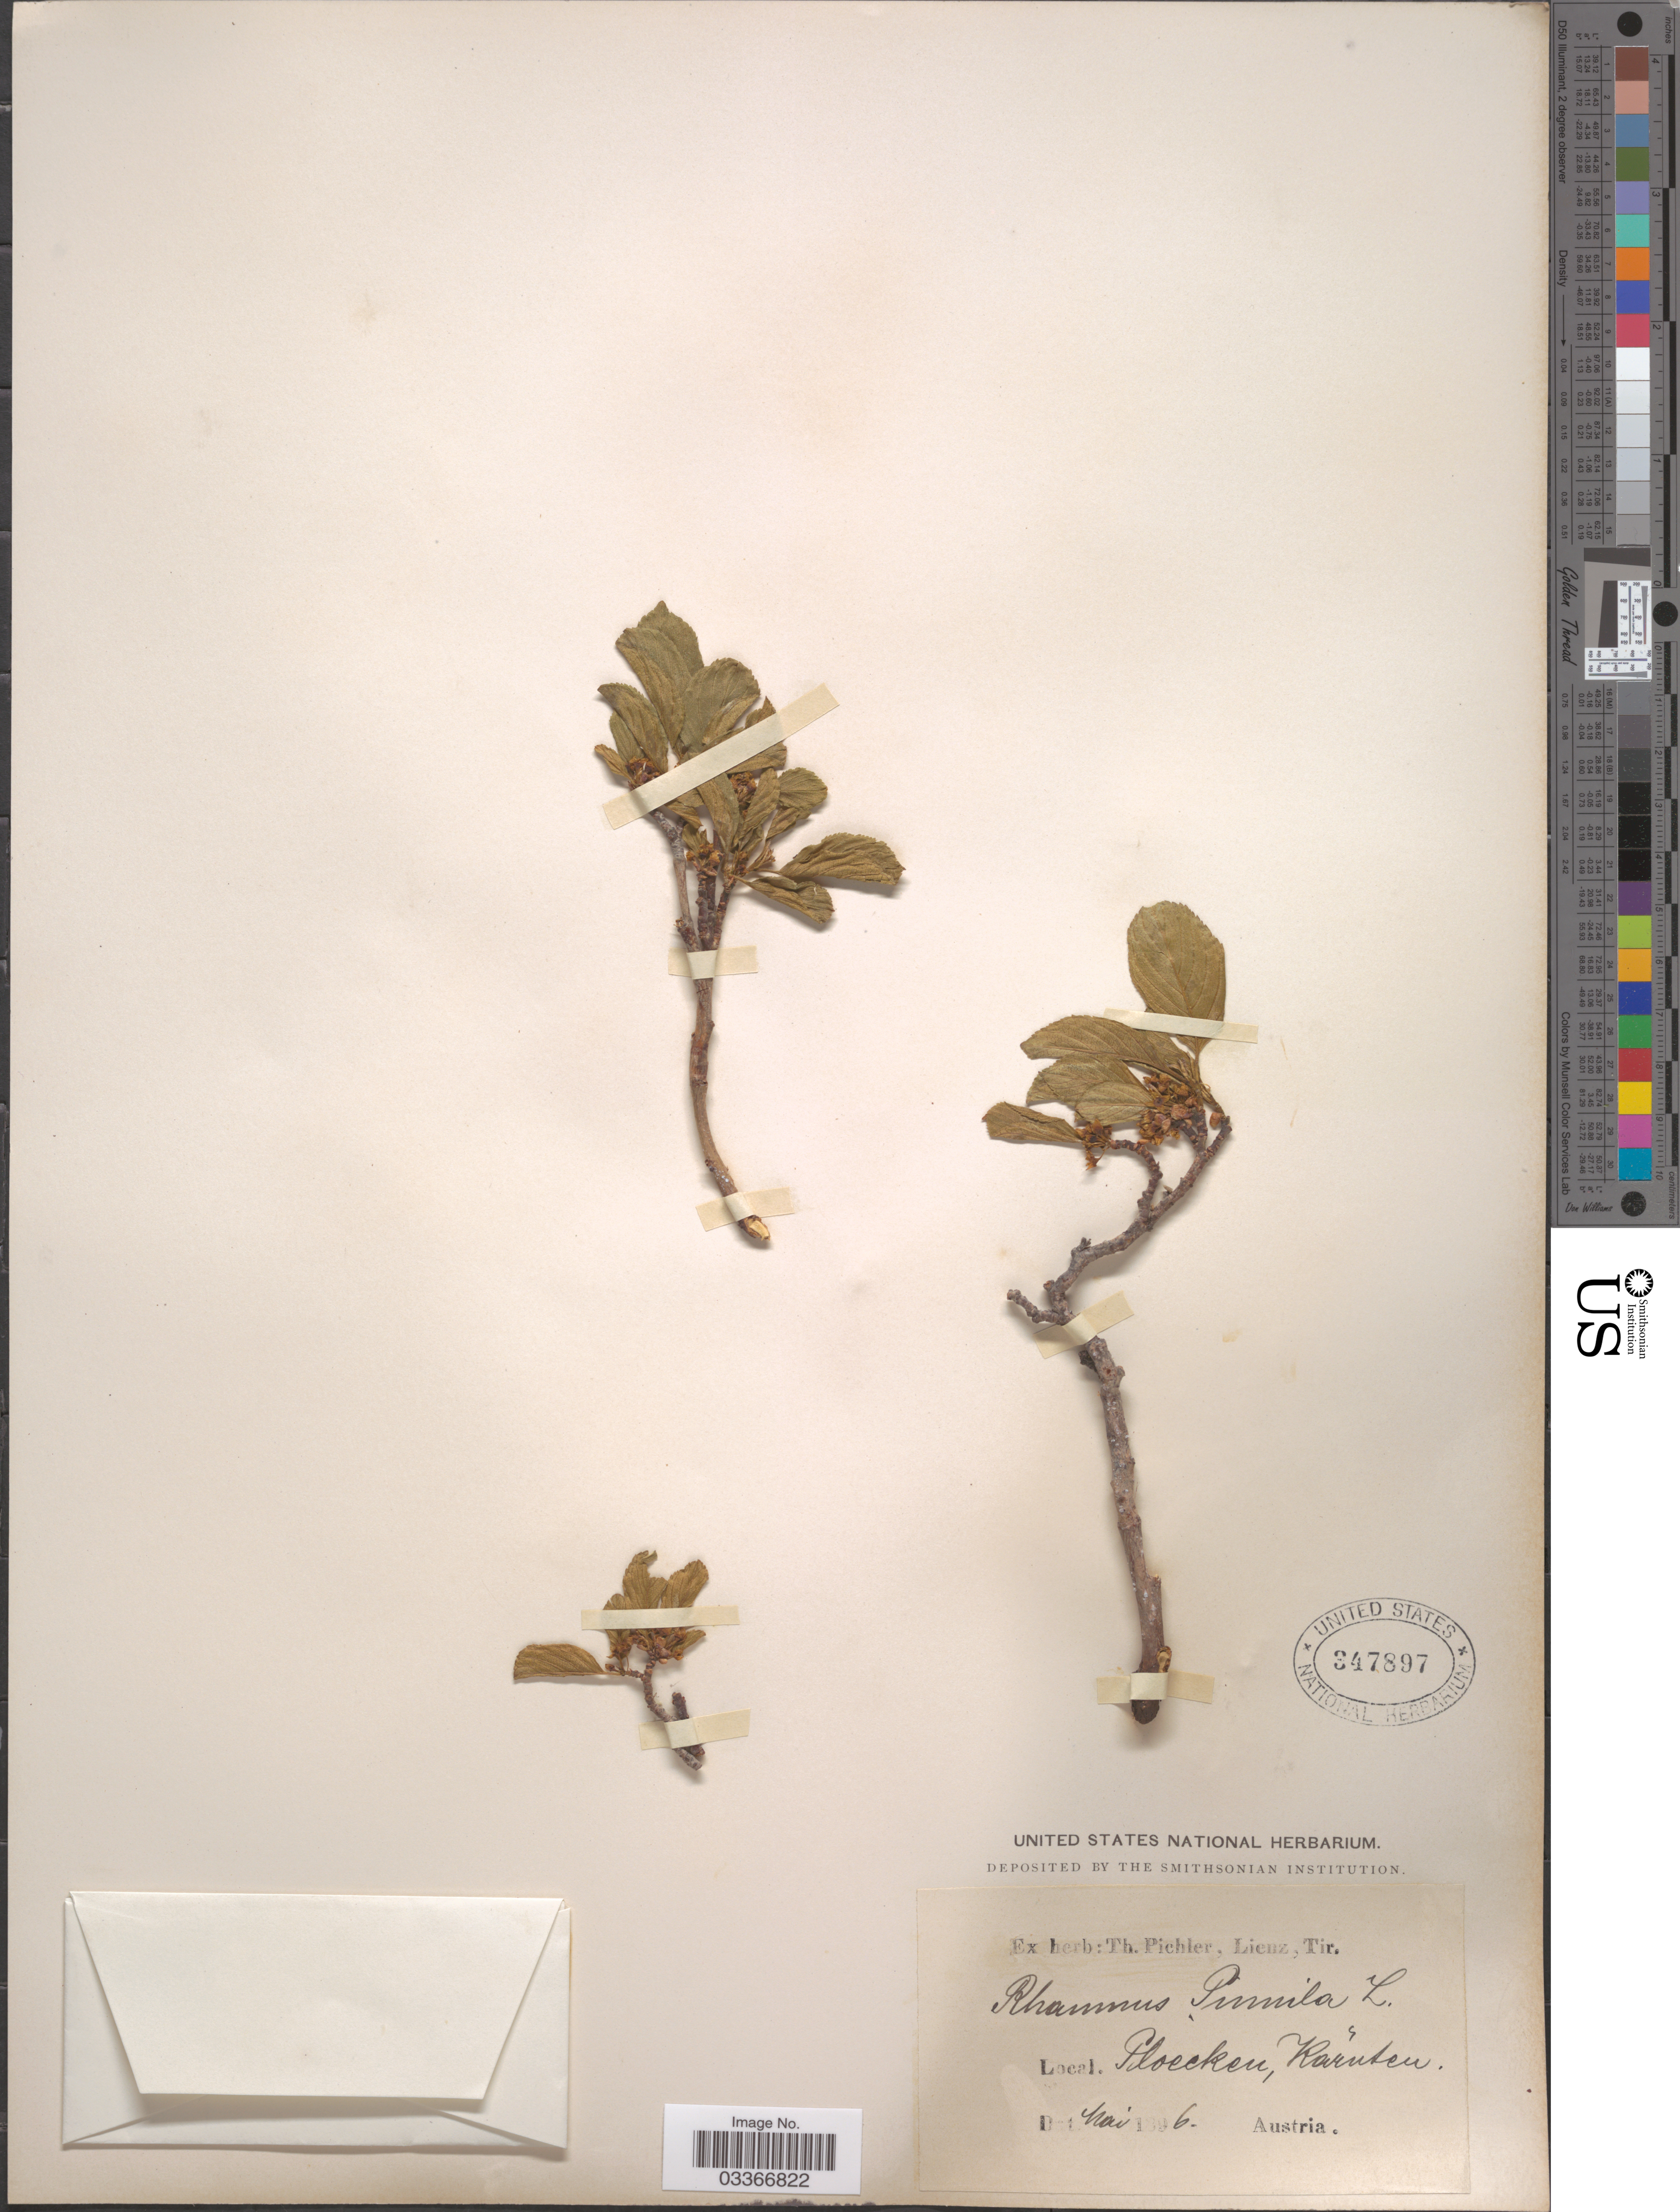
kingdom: Plantae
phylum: Tracheophyta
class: Magnoliopsida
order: Rosales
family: Rhamnaceae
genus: Rhamnus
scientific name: Rhamnus pumila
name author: Turra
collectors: ex herb. T. Pichler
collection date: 1896-05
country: Austria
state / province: Karnten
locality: Ploecken, Karnten.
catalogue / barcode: US 347897